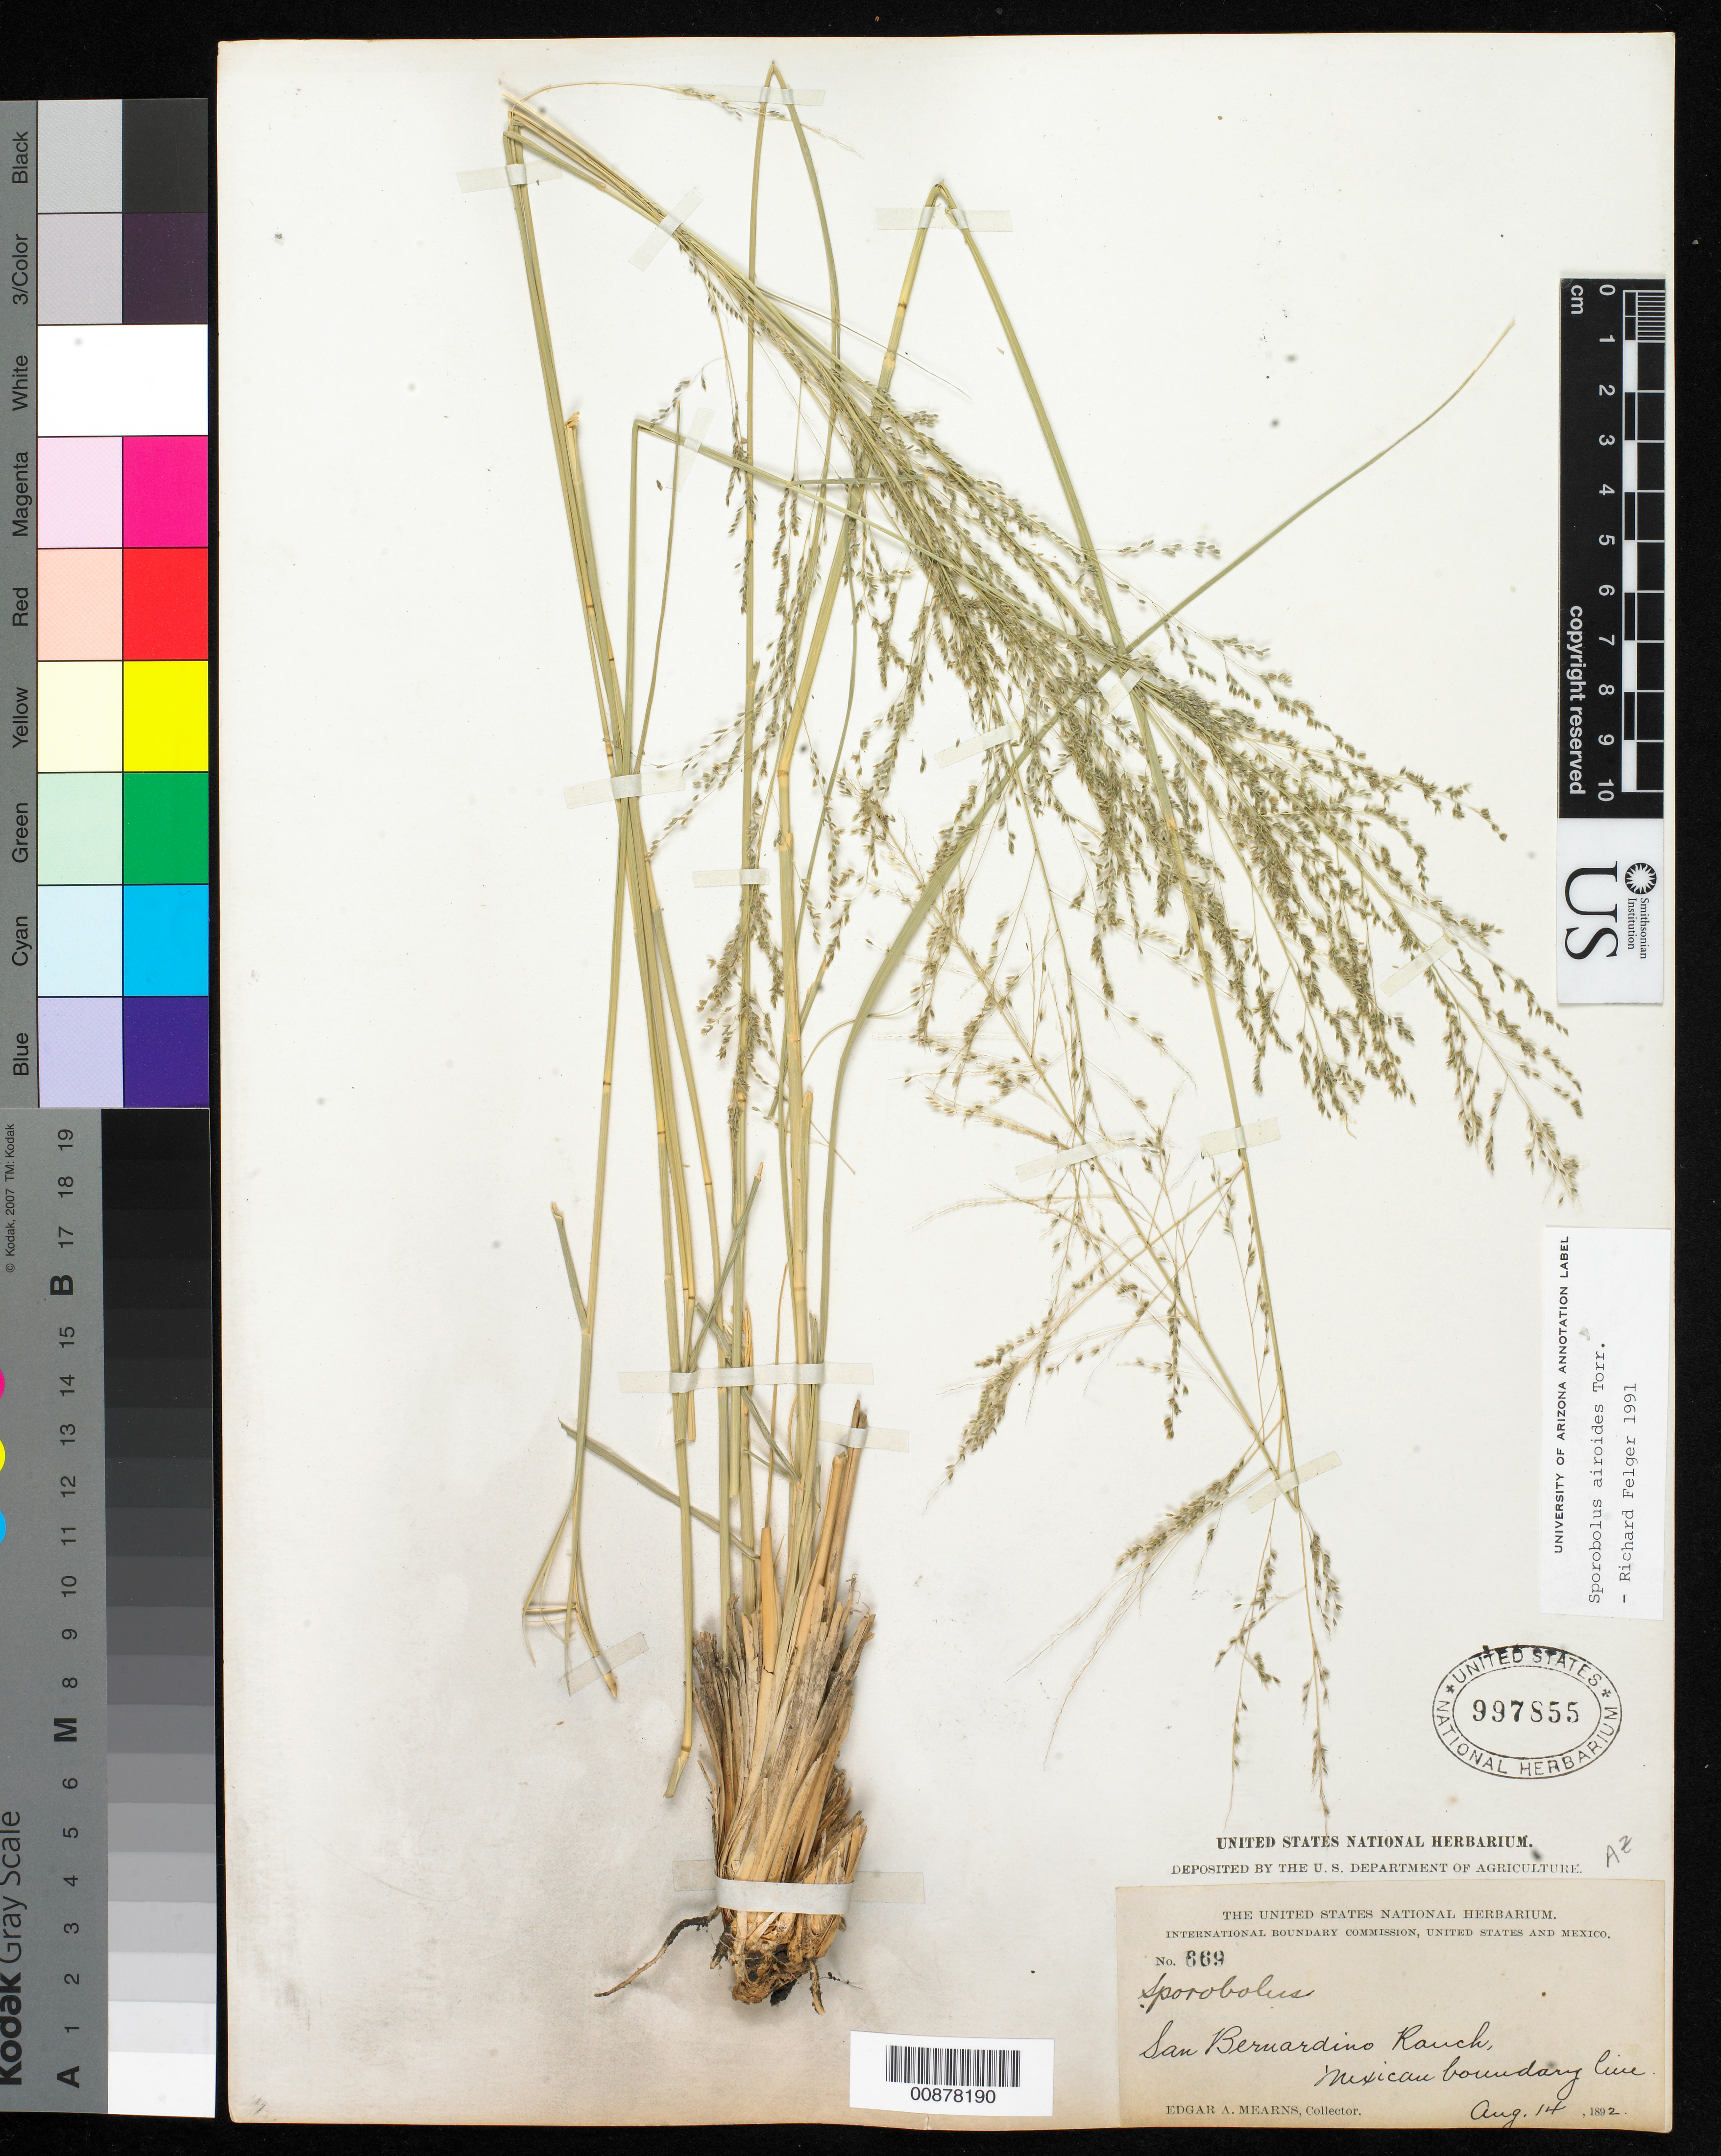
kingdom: Plantae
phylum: Tracheophyta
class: Liliopsida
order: Poales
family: Poaceae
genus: Sporobolus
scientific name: Sporobolus airoides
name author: (Torr.) Torr.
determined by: Felger, R. S.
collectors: E. A. Mearns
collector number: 669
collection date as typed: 14 Aug 1892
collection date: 1892-08-14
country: United States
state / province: Arizona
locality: San Bernardino Ranch, Mexican Boundary Line.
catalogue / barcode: US 997855